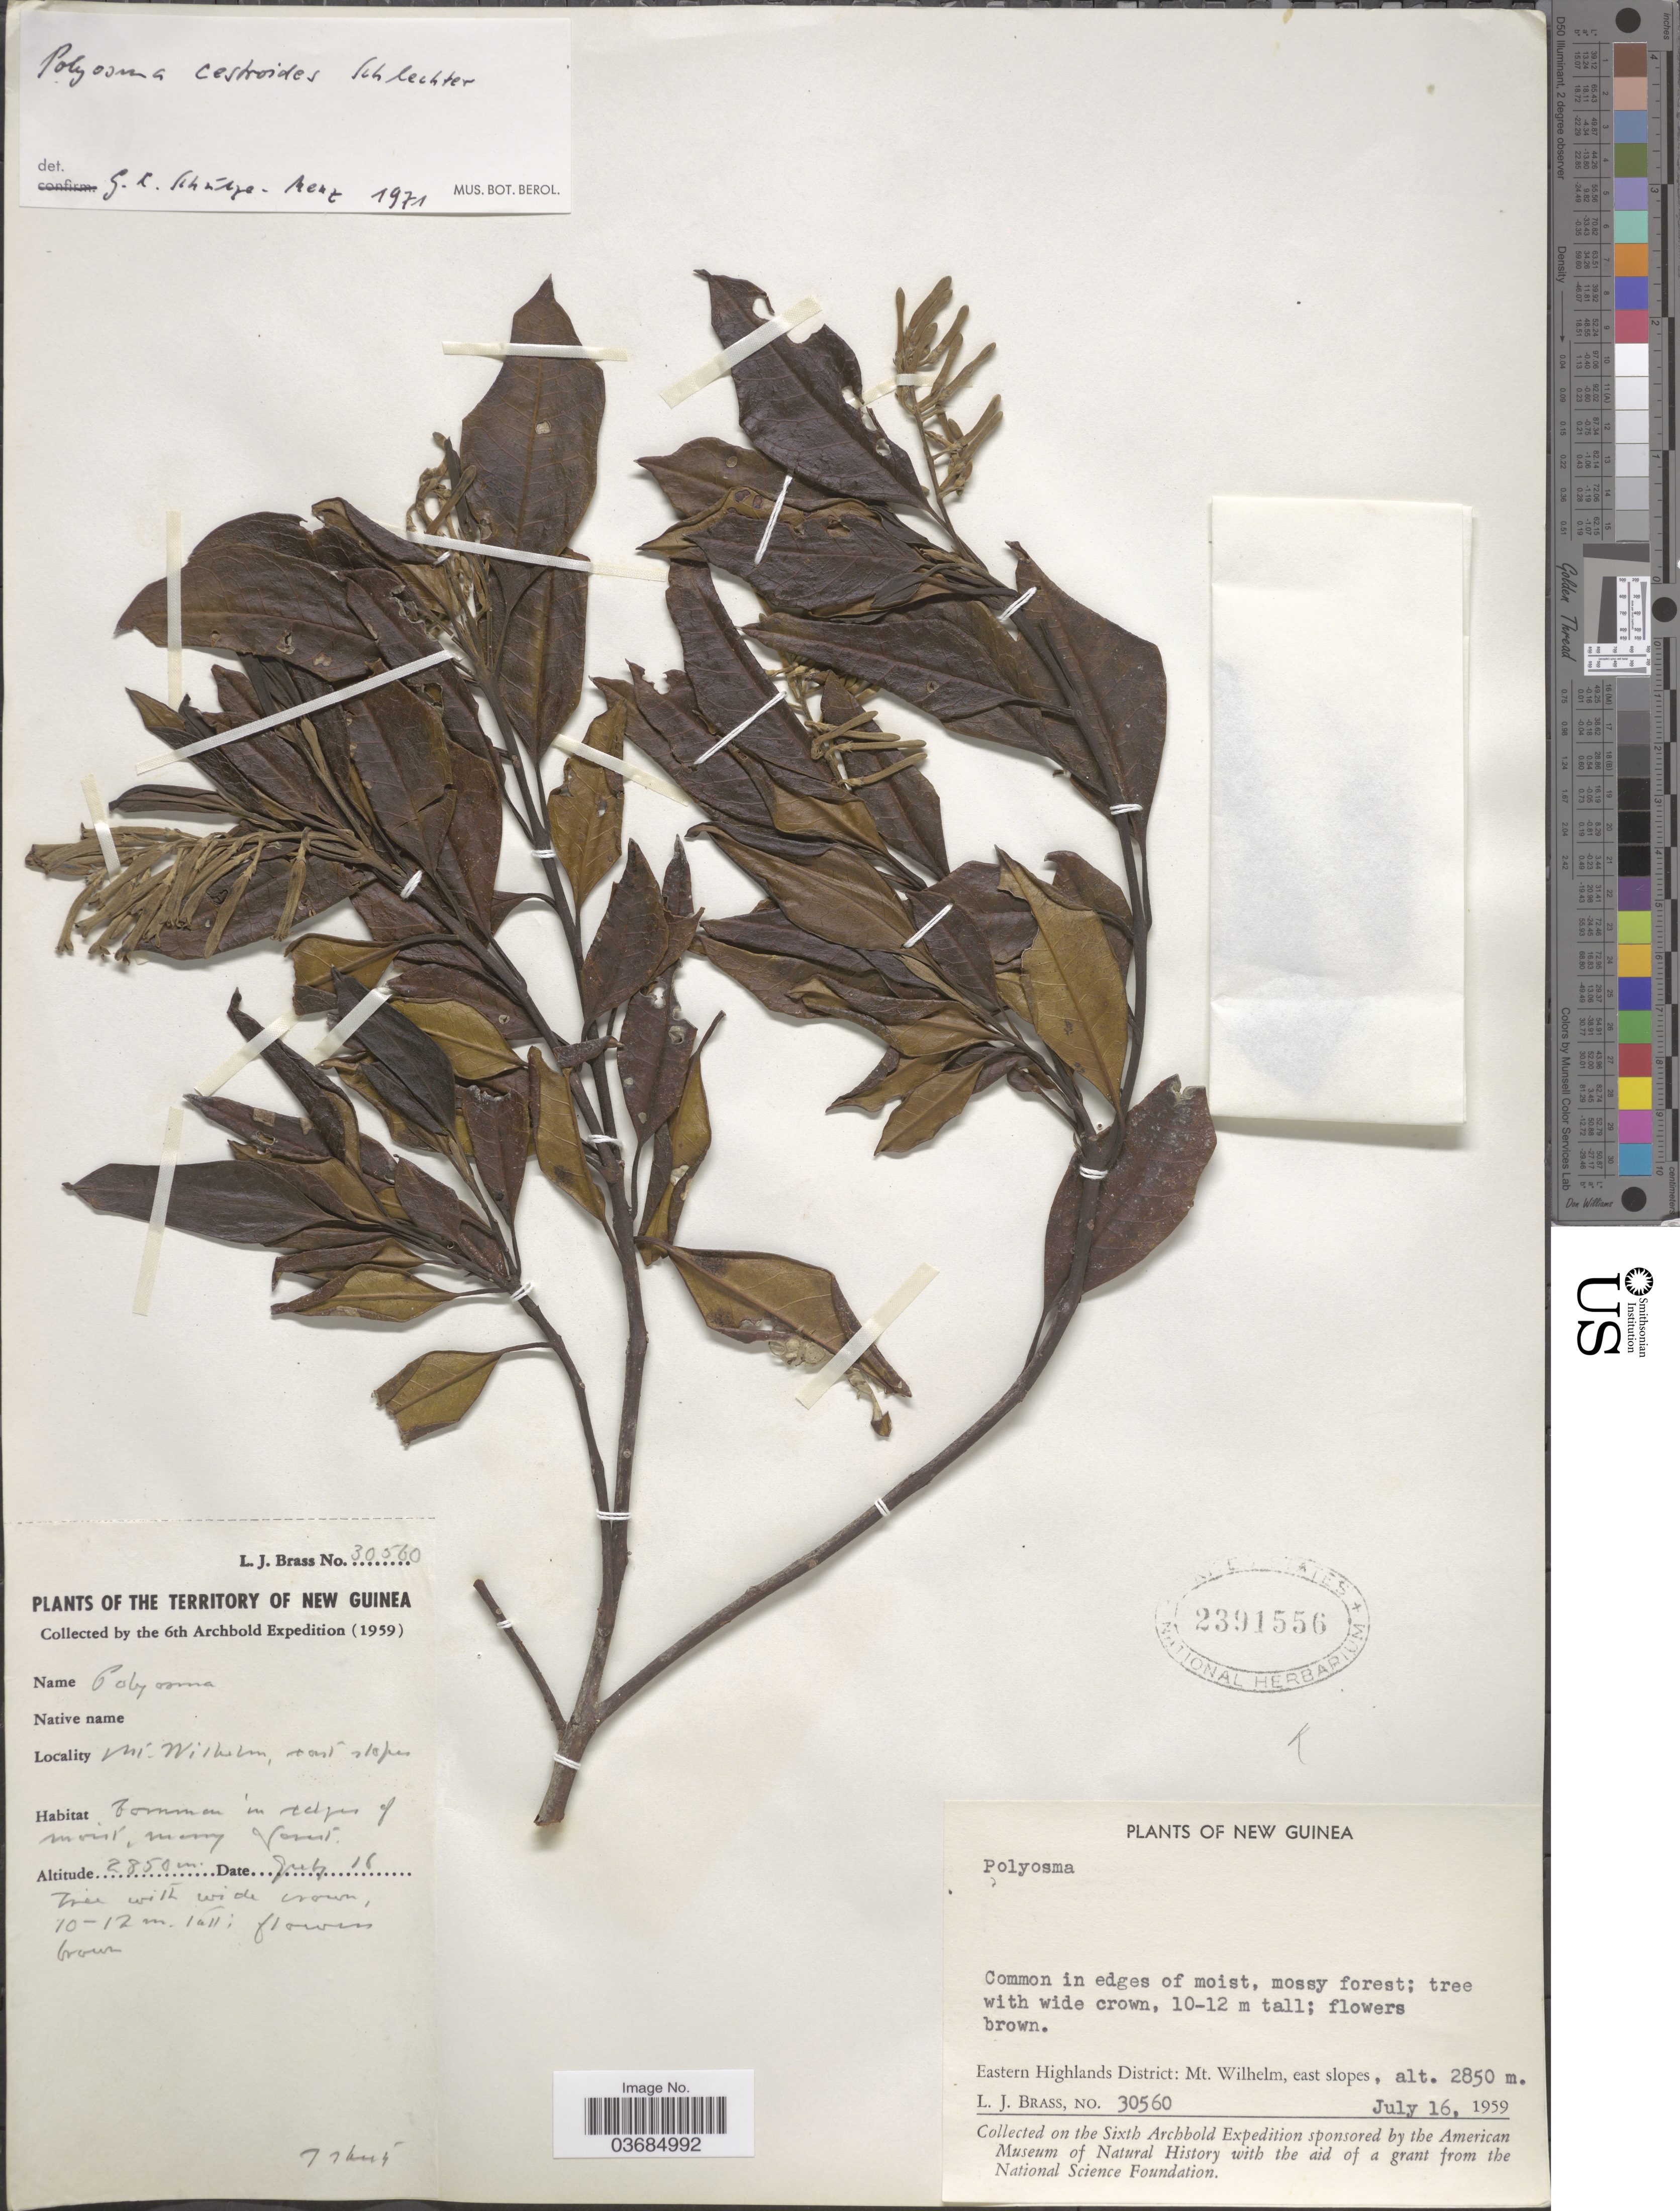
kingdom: Plantae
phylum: Tracheophyta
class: Magnoliopsida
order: Escalloniales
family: Escalloniaceae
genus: Polyosma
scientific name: Polyosma cestroides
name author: Schltr.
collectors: L. J. Brass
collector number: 30560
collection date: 1959-07-16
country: Papua New Guinea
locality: New Guinea. Eastern Highlands District: Mt. Wilhelm, east slopes. On the Sixth Archbold Expedition.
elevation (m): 2850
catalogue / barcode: US 2391556